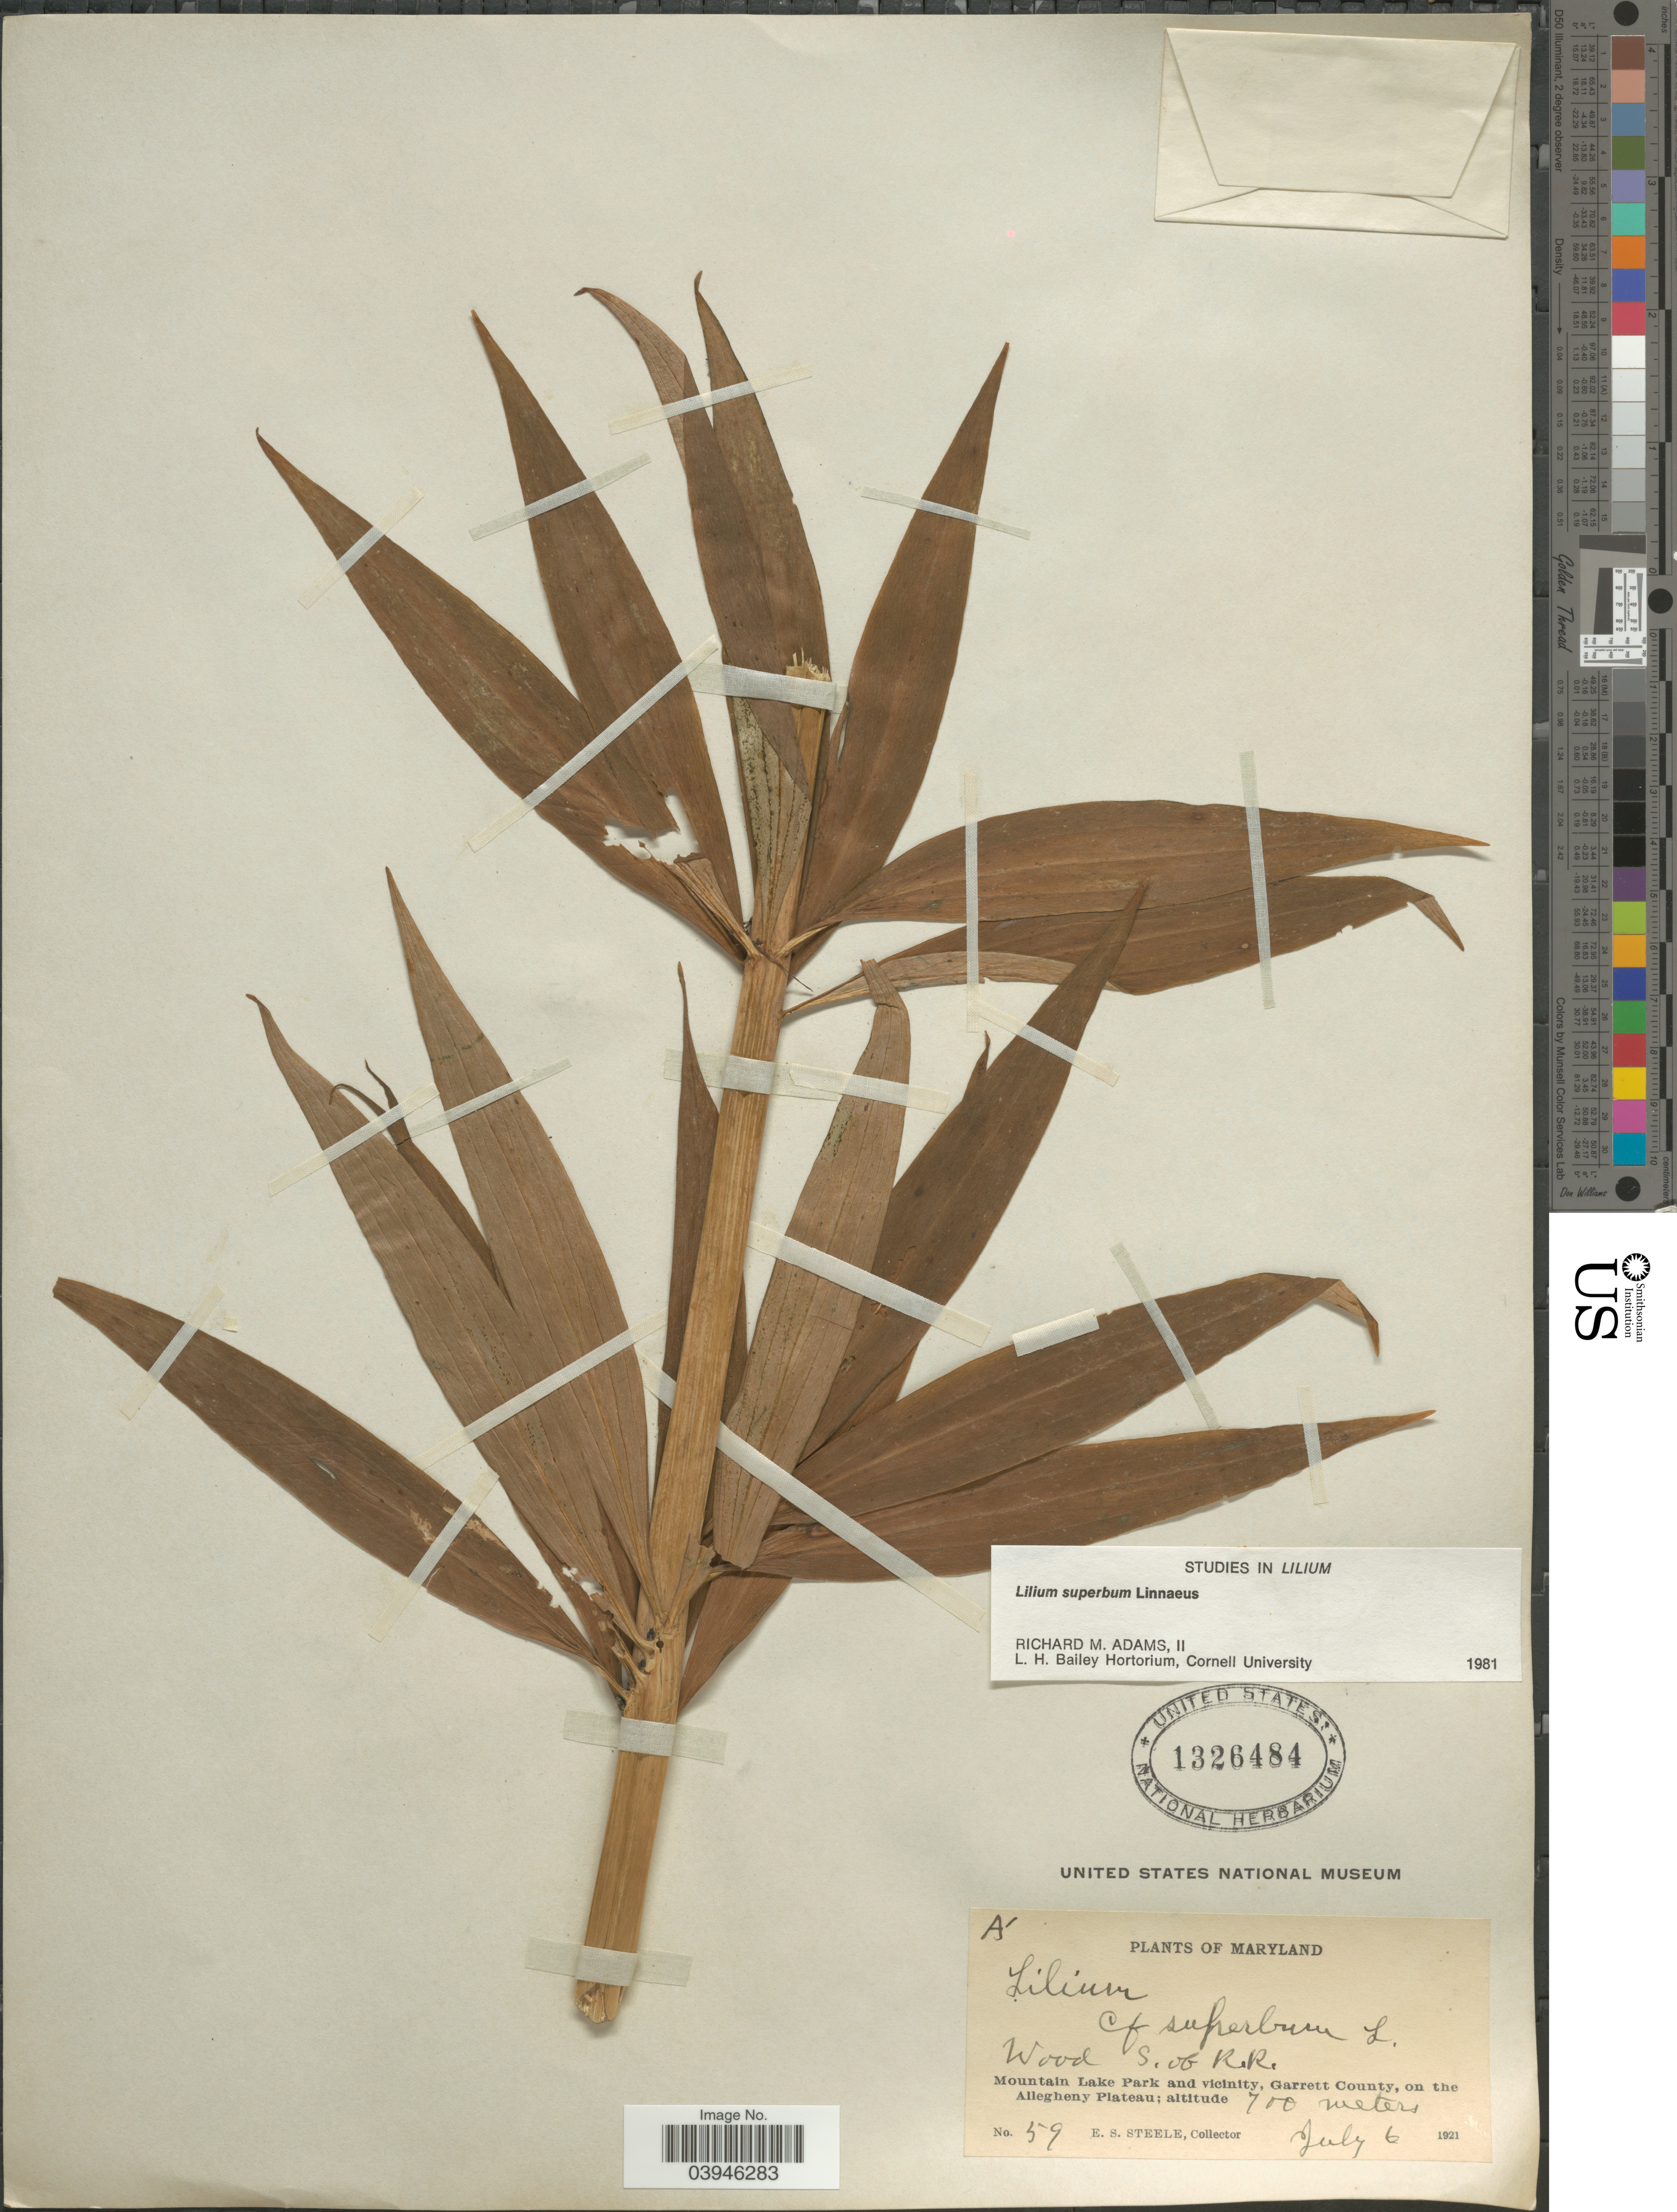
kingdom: Plantae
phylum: Tracheophyta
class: Liliopsida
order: Liliales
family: Liliaceae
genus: Lilium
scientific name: Lilium superbum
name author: L.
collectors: E. Steele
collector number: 59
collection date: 1921-07-06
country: United States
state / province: Maryland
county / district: Garrett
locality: Wood S. of R.R. Mountain Lake Park and vicinity, Garrett County, on the Allegheny Plateau.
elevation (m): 700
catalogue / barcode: US 1326484